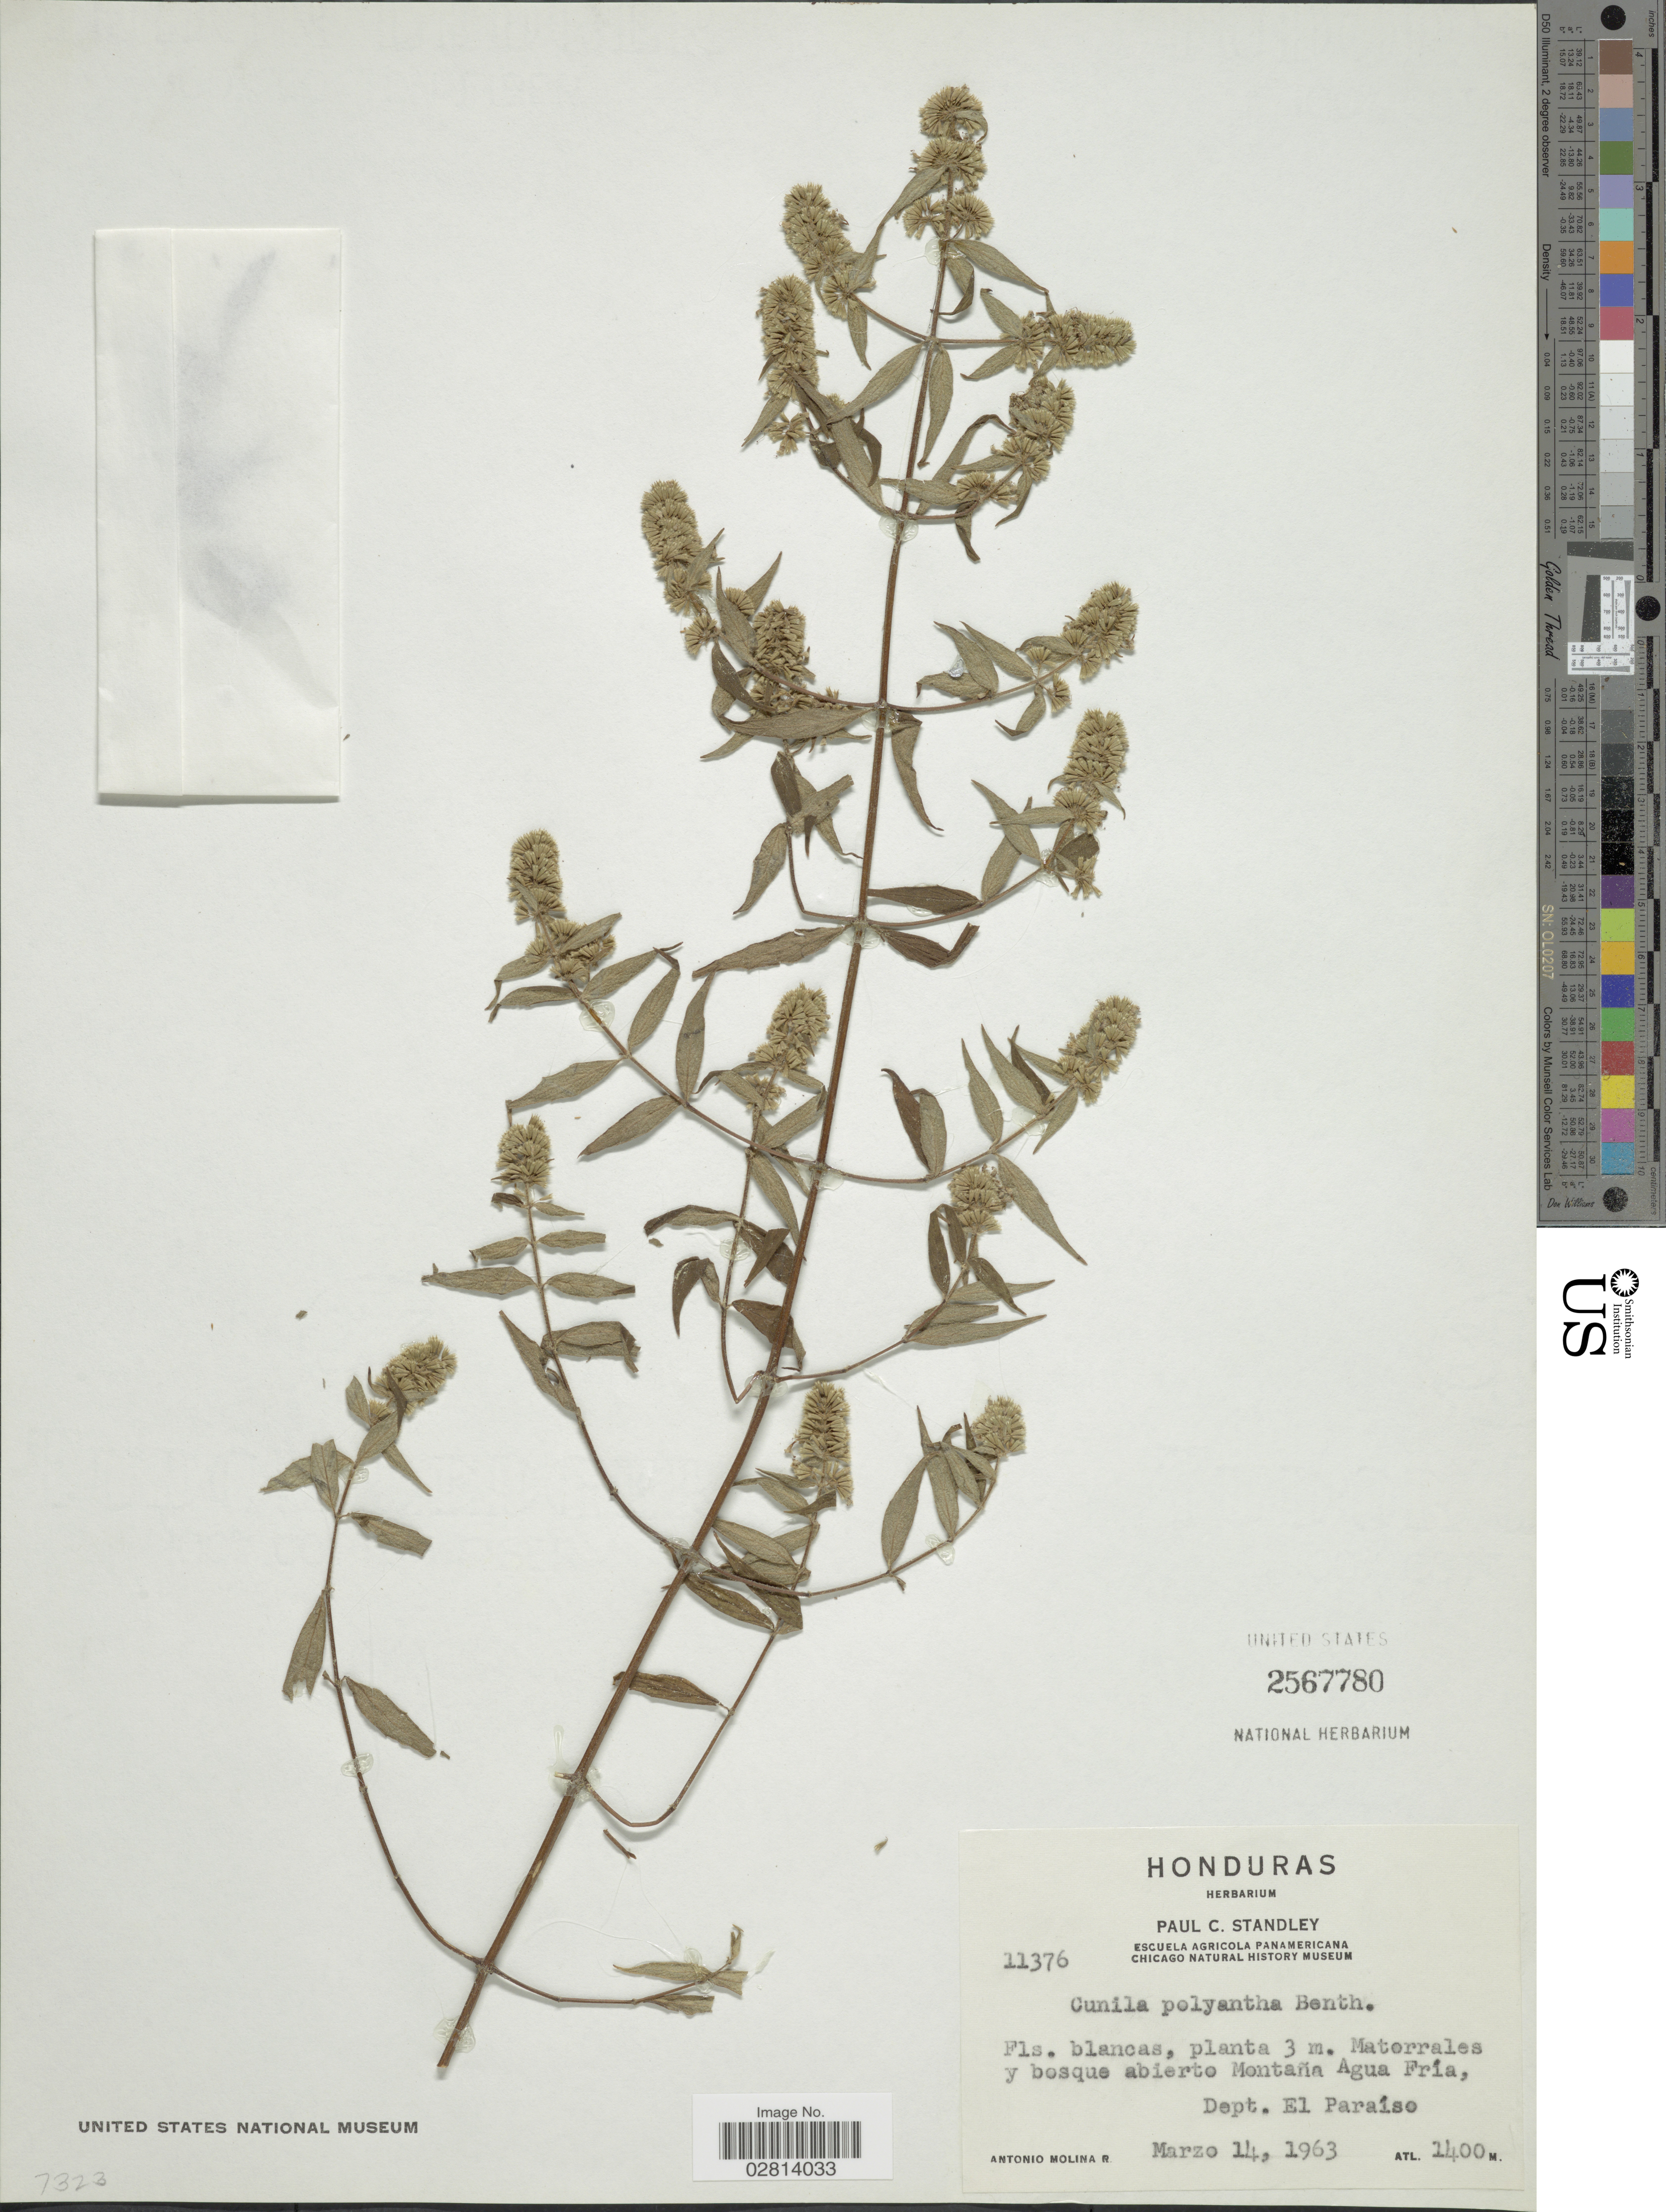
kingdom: Plantae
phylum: Tracheophyta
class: Magnoliopsida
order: Lamiales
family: Lamiaceae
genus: Cunila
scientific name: Cunila polyantha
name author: Benth.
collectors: A. Molina R.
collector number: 11376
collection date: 1963-03-14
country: Honduras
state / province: El Paraíso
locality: Matorrales y bosque abierto Montaña Agua Fría, Dept. El Paraíso.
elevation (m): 1400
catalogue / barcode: US 2567780